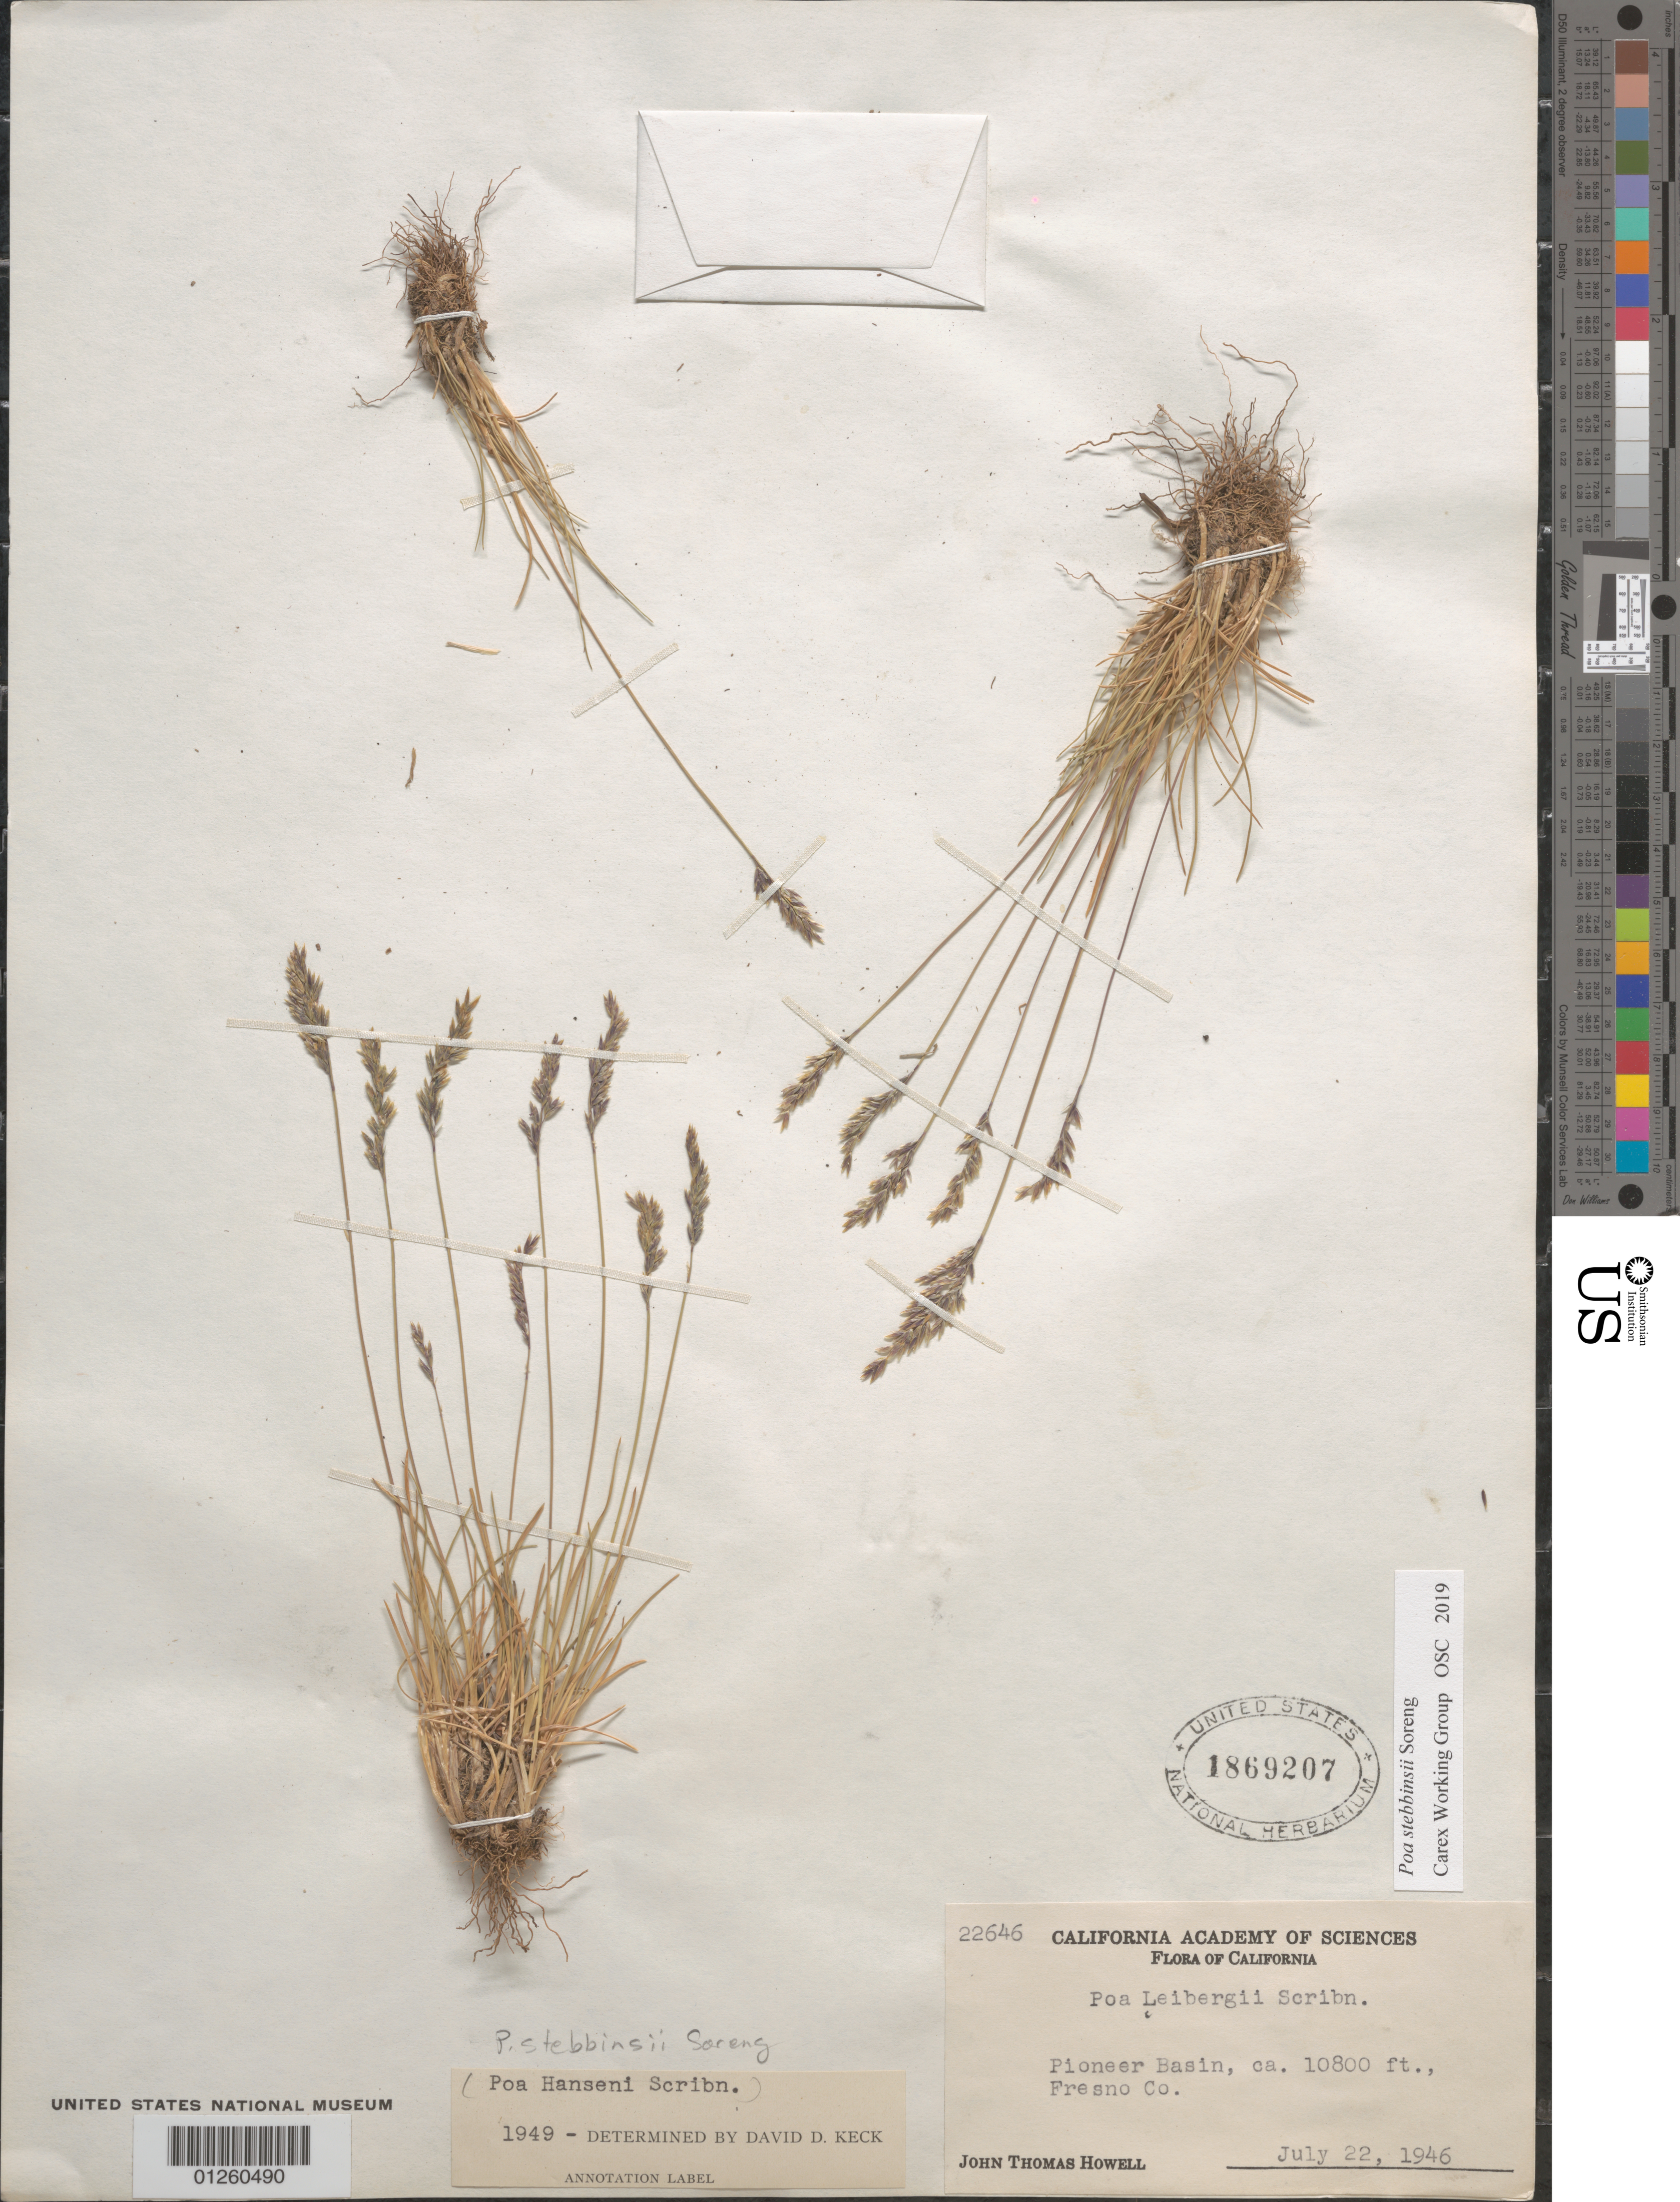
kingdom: Plantae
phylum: Tracheophyta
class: Liliopsida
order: Poales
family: Poaceae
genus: Poa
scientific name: Poa stebbinsii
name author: Soreng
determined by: Soreng, Robert J., Research Associate (BOT), Smithsonian Institution - National Museum of Natural History (UNITED STATES)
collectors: J. T. Howell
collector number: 22646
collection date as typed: July 22, 1946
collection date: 1946-07-22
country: United States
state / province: California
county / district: Fresno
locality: Pioneer Basin.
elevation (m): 3292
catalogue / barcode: US 1869207